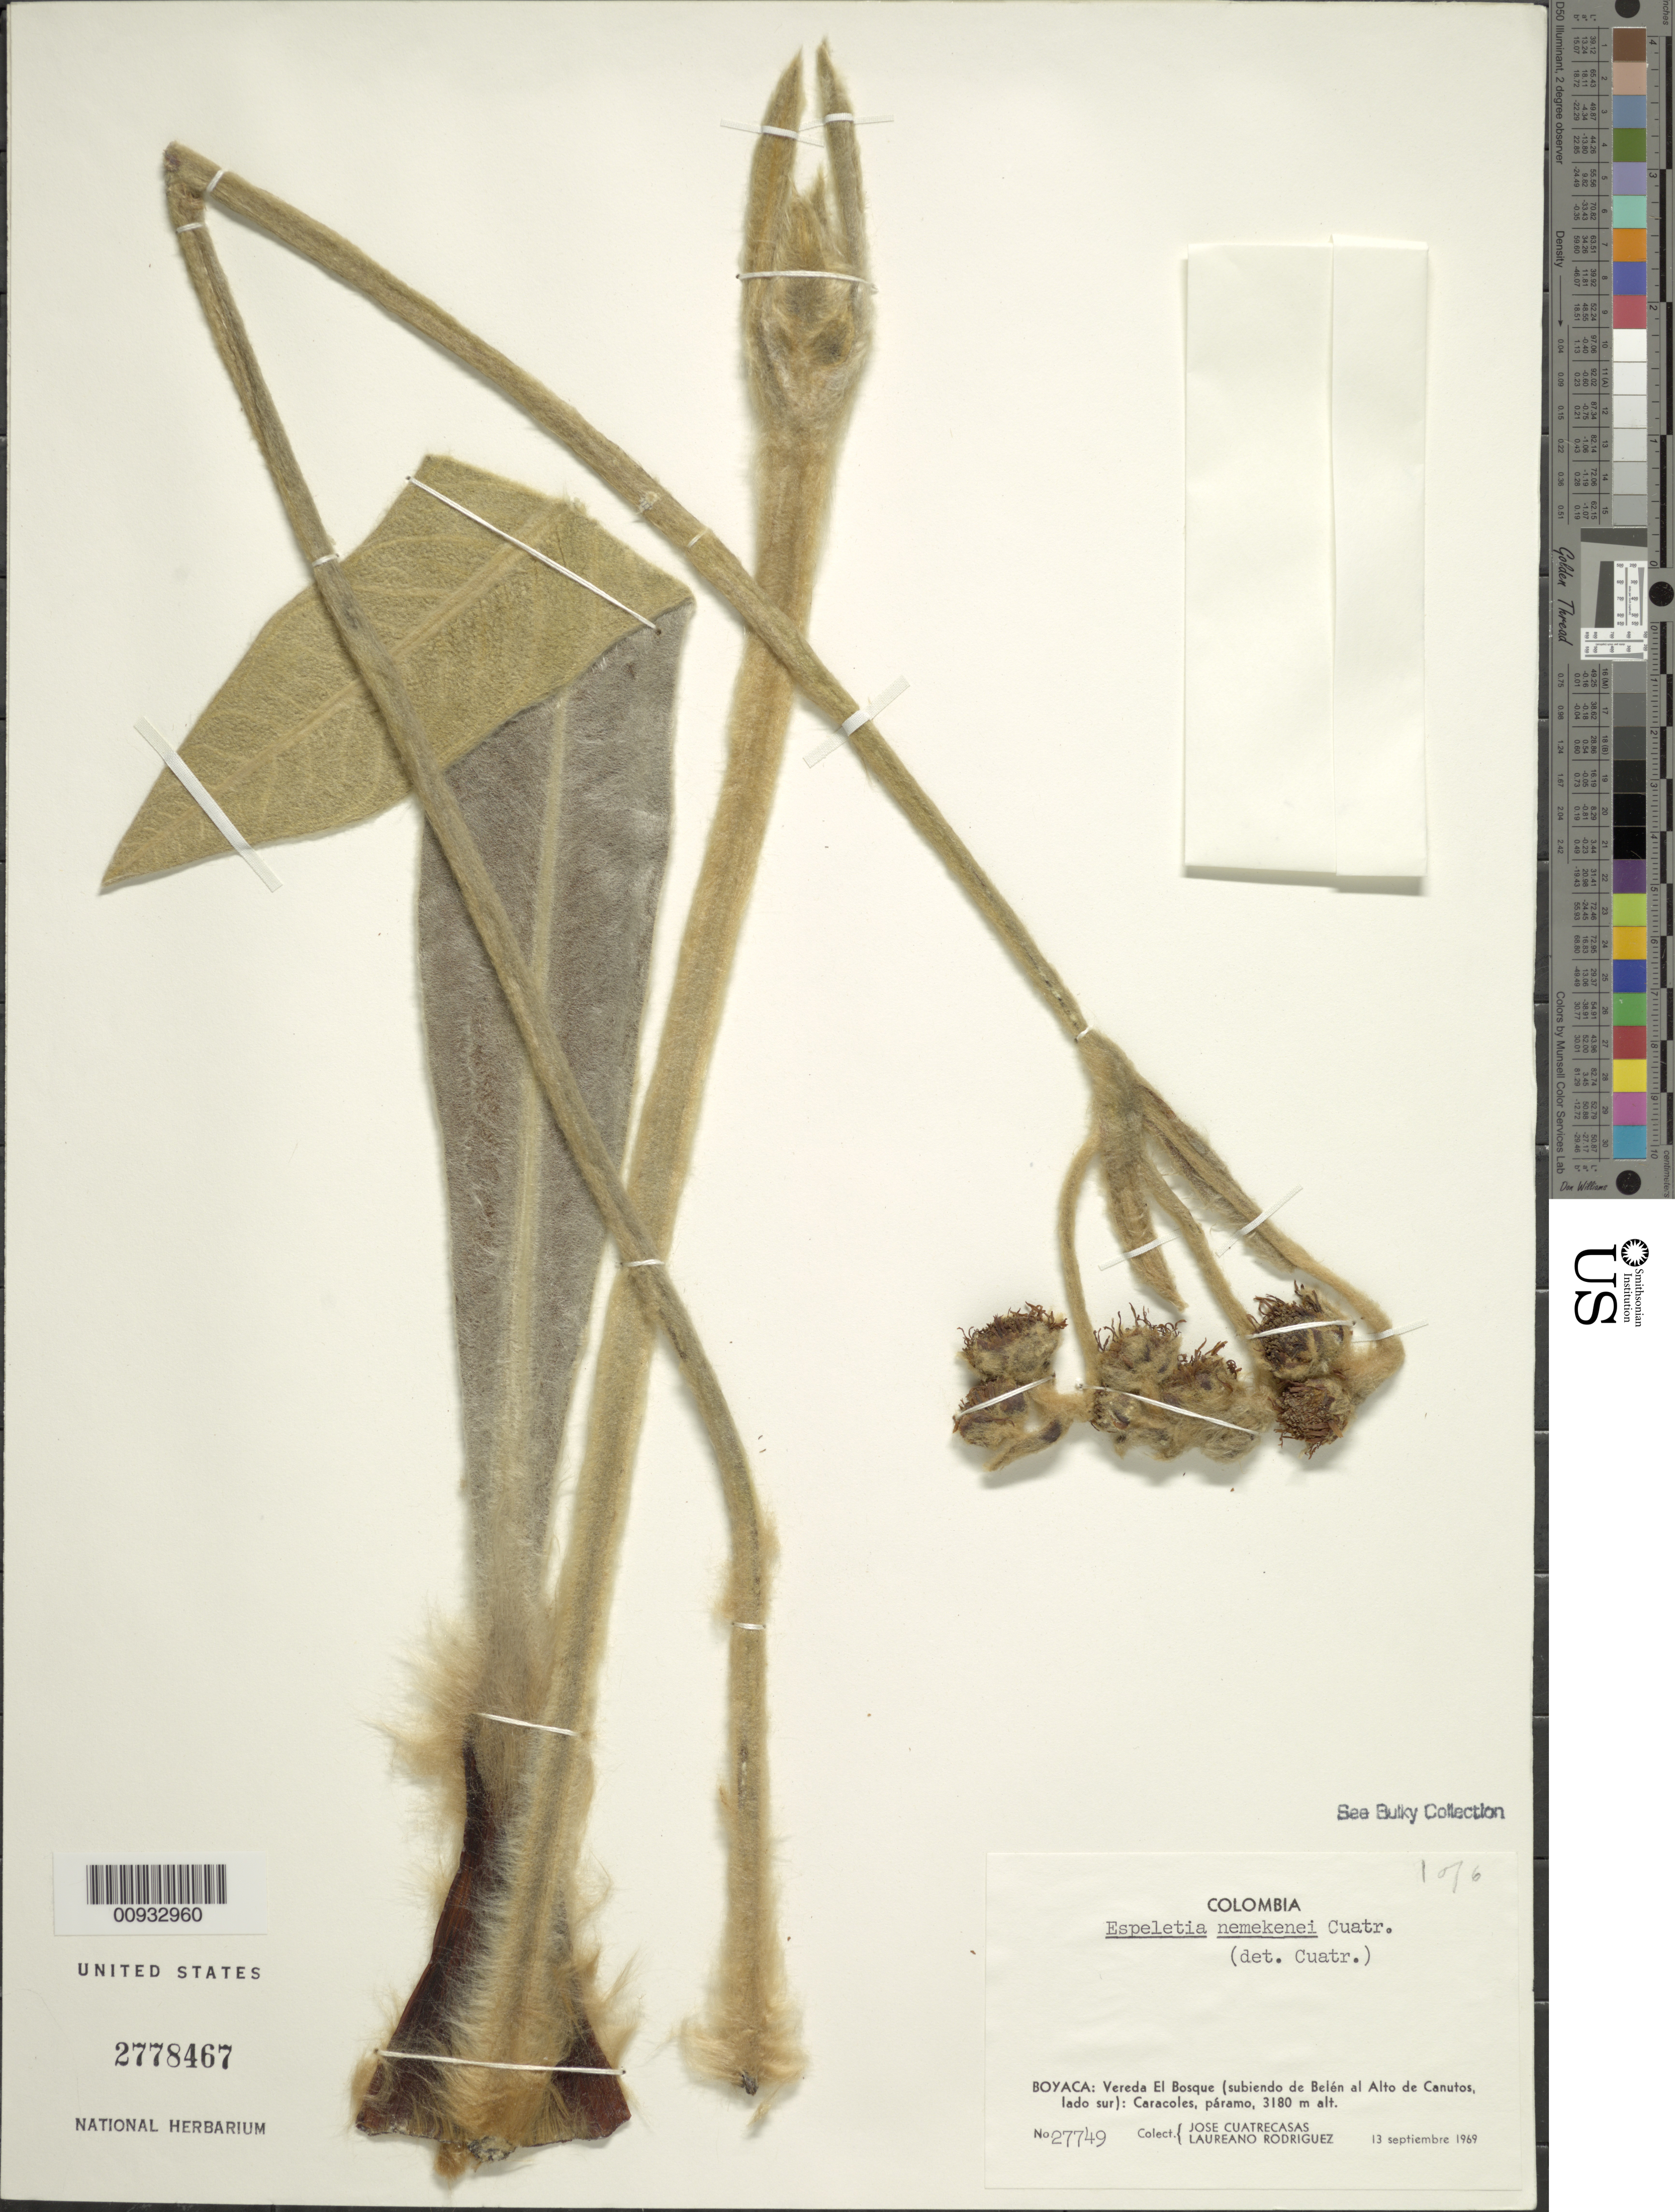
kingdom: Plantae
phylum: Tracheophyta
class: Magnoliopsida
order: Asterales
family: Asteraceae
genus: Espeletia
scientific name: Espeletia nemekenei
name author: Cuatrec.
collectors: J. Cuatrecasas & L. Rodriguez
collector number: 27749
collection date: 1969-09-13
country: Colombia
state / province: Boyacá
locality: Vereda El Bosque (subiendo de Belen al Alto de Canutos, lado sur), Caracoles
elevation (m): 3180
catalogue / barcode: US 2778467